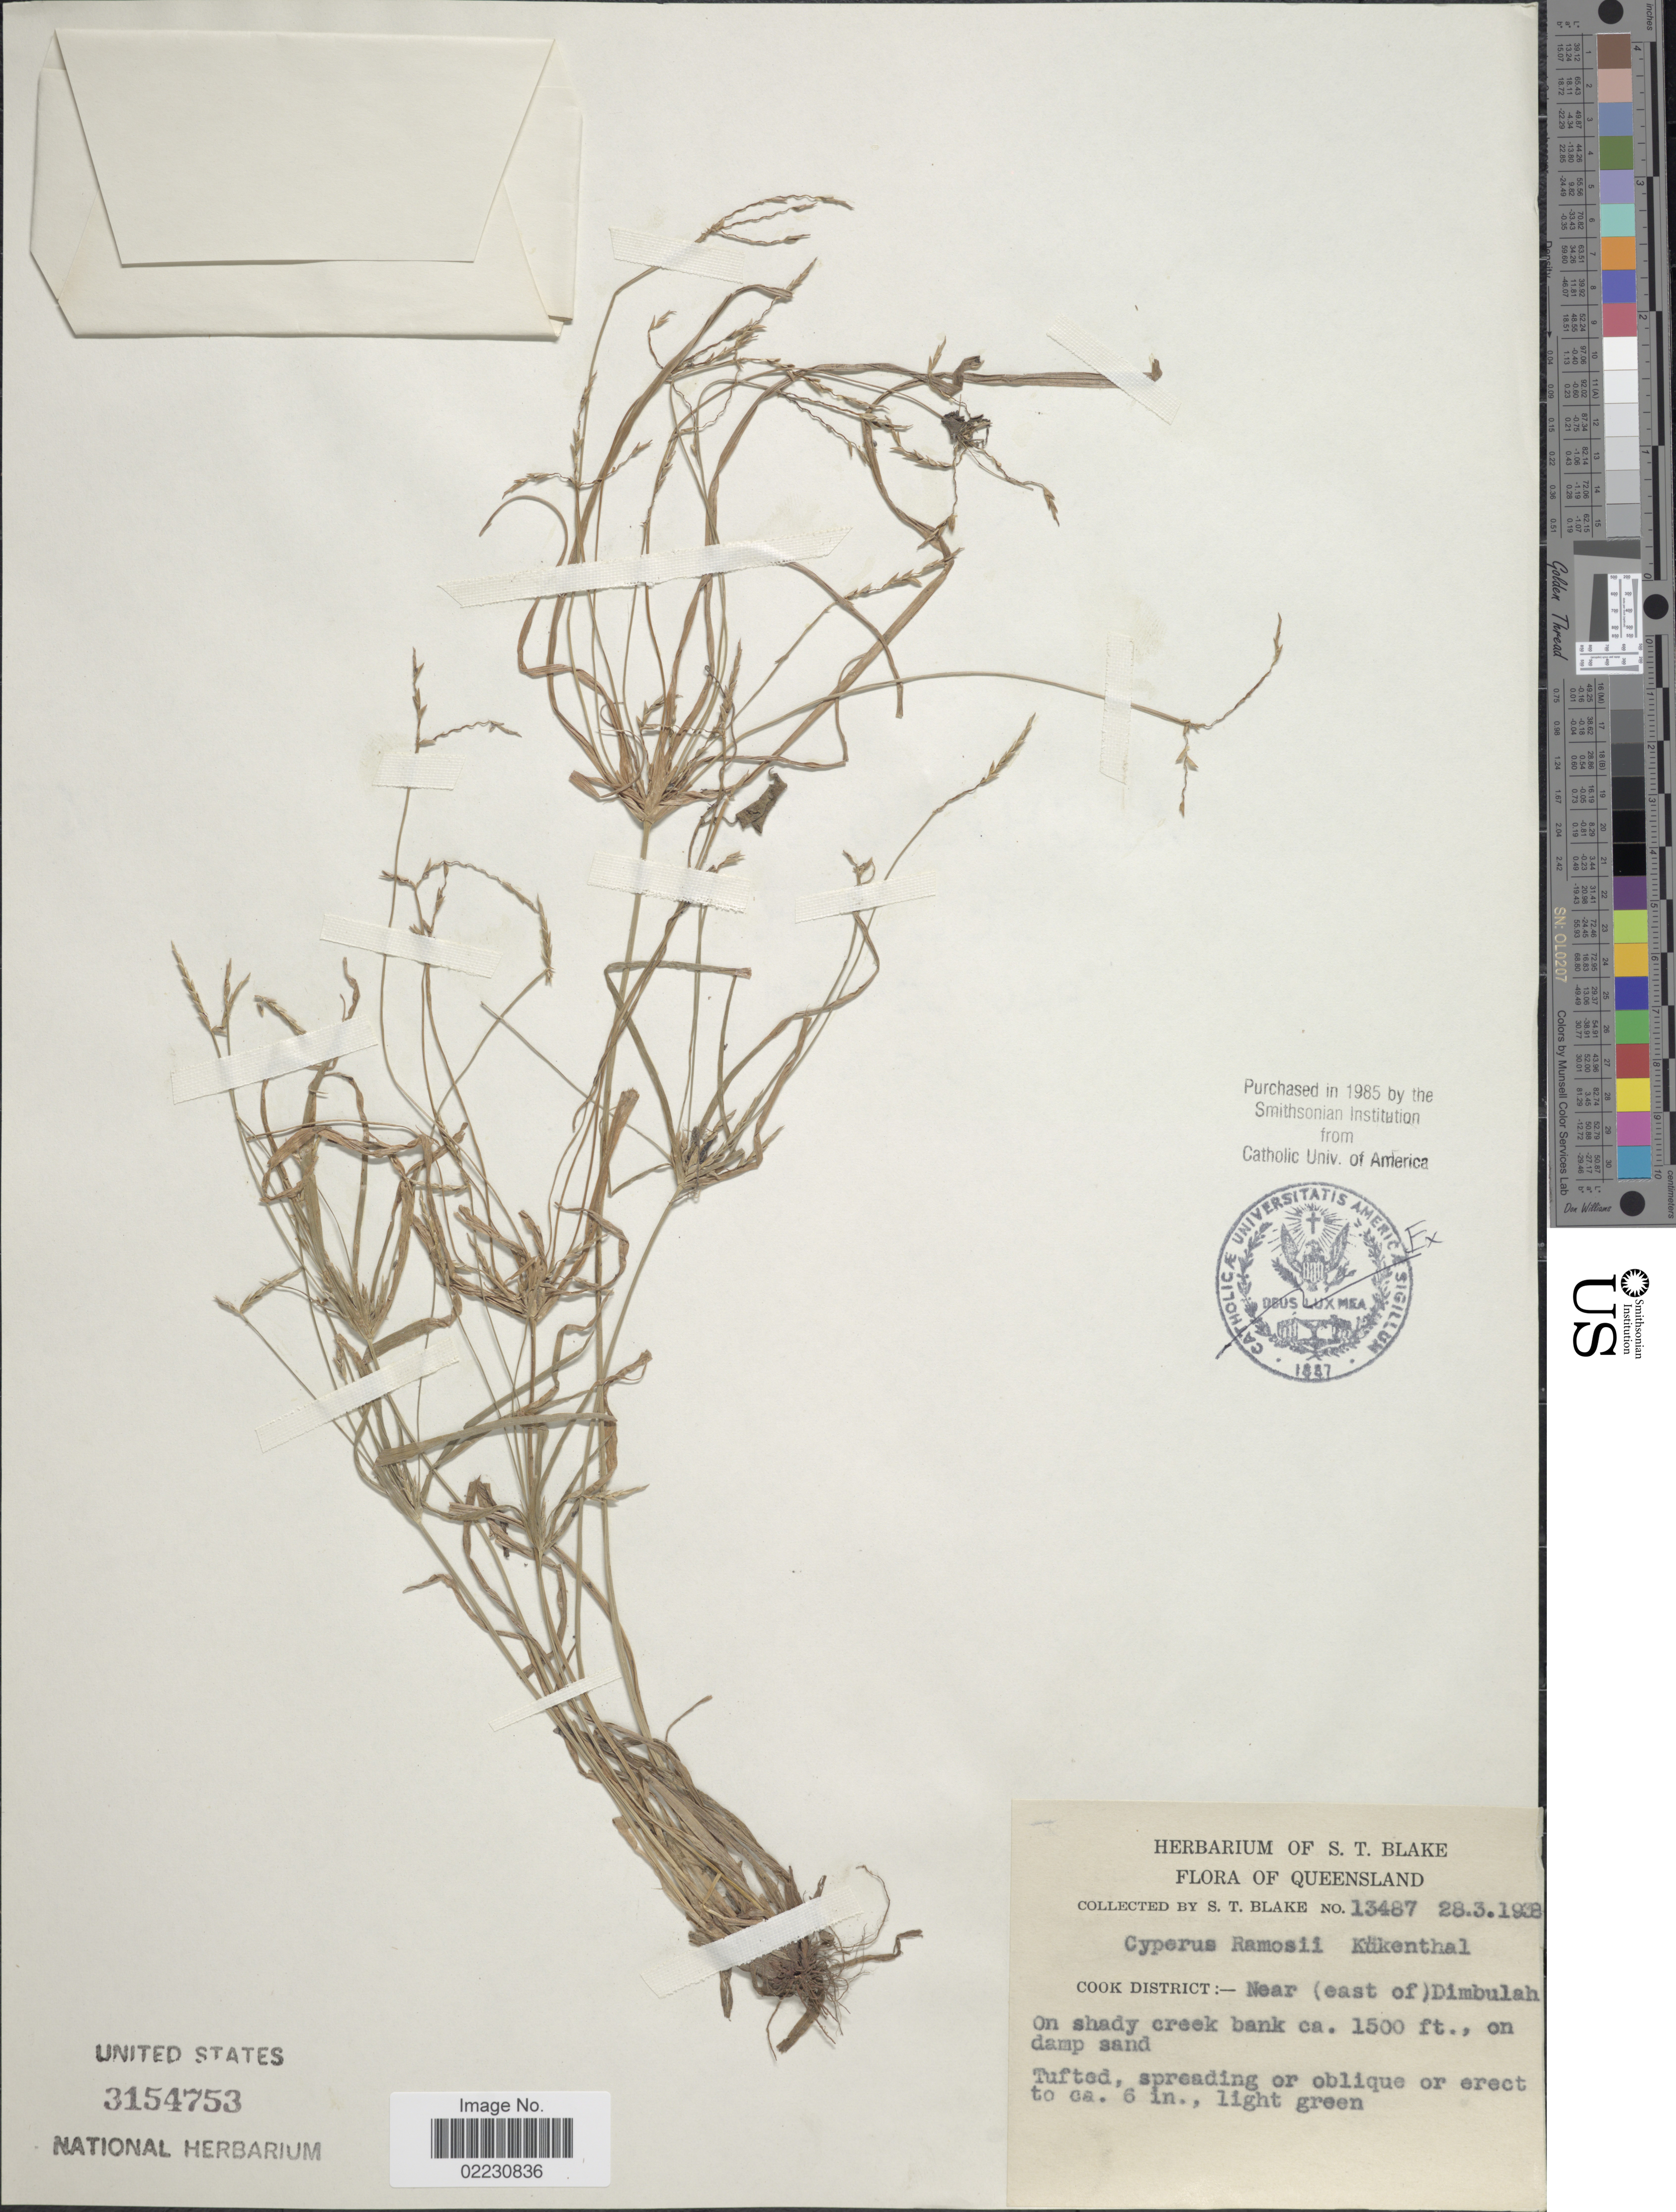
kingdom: Plantae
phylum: Tracheophyta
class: Liliopsida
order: Poales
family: Cyperaceae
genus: Cyperus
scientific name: Cyperus zollingeri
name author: Steud.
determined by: Strong, Mark T., (BOT), Smithsonian Institution - National Museum of Natural History (UNITED STATES)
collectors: S. T. Blake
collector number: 13487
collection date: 1938-03-28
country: Australia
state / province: Queensland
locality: Cook District, near (east of) Dimbulah, on shady creek bank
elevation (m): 457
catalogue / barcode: US 3154753